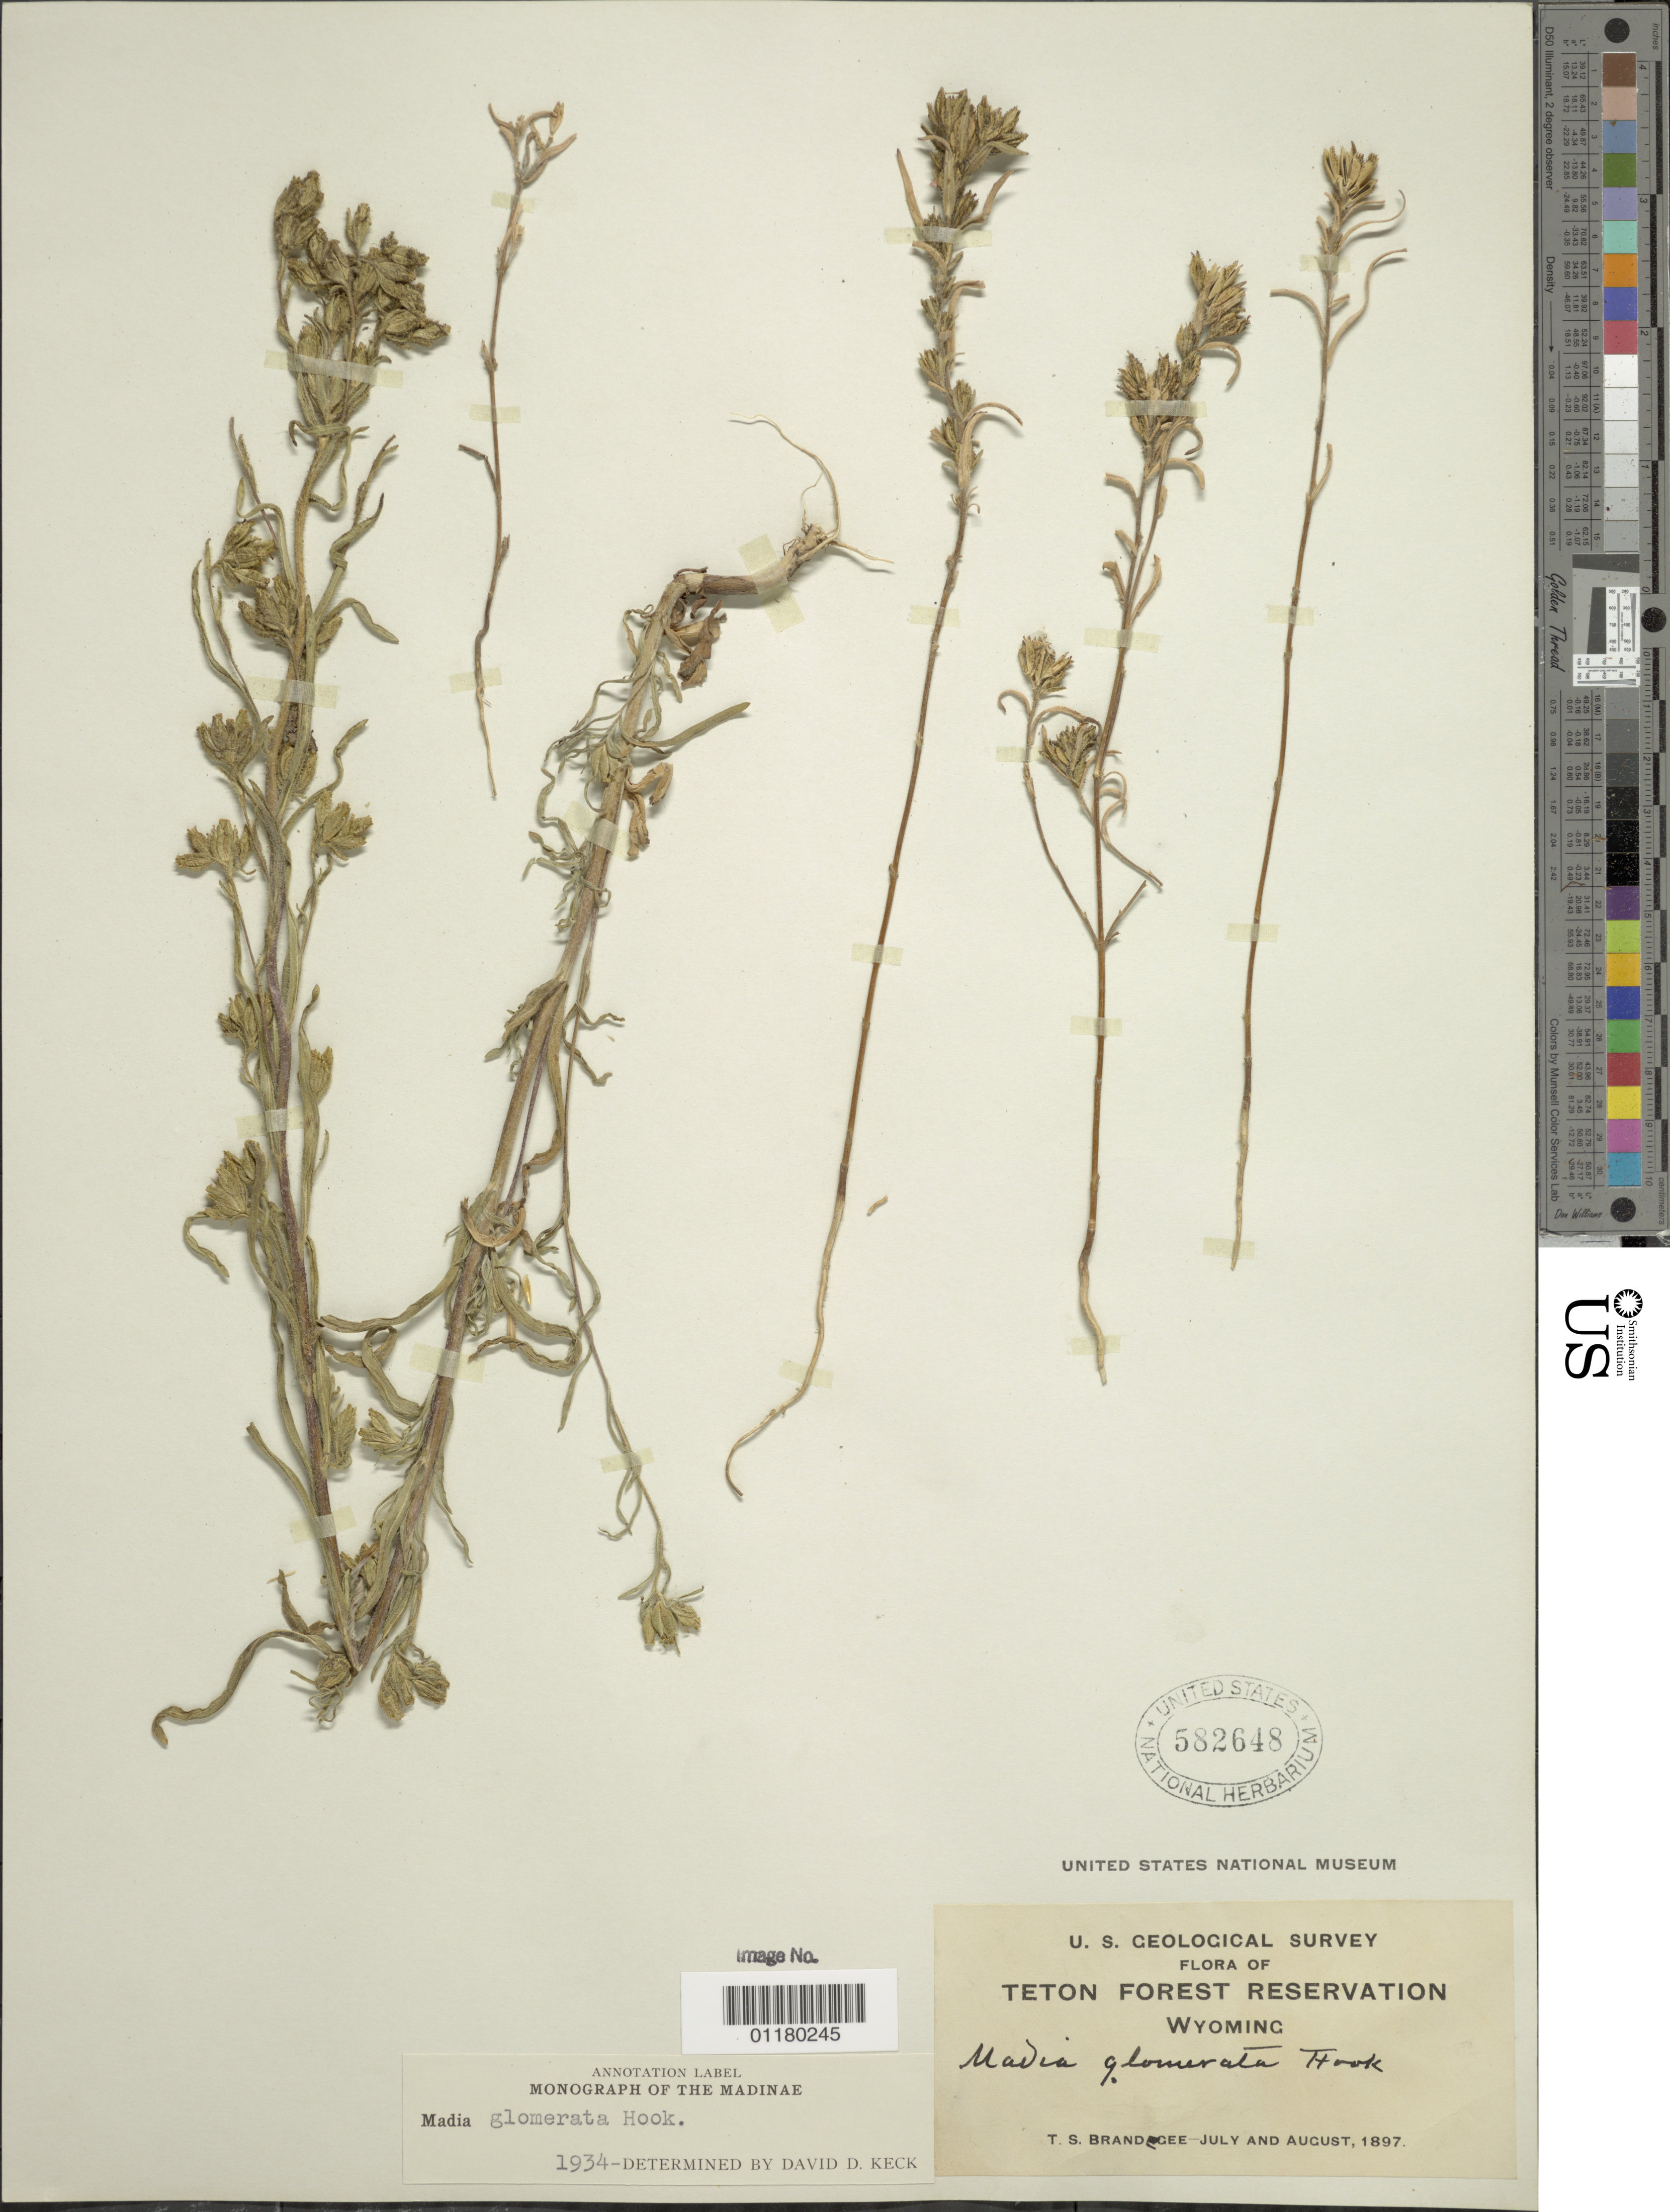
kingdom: Plantae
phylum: Tracheophyta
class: Magnoliopsida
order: Asterales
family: Asteraceae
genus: Madia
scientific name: Madia glomerata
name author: Hook.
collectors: T. S. Brandegee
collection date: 1897-07/1897-08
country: United States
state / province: Wyoming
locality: Teton Forest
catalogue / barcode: US 582648